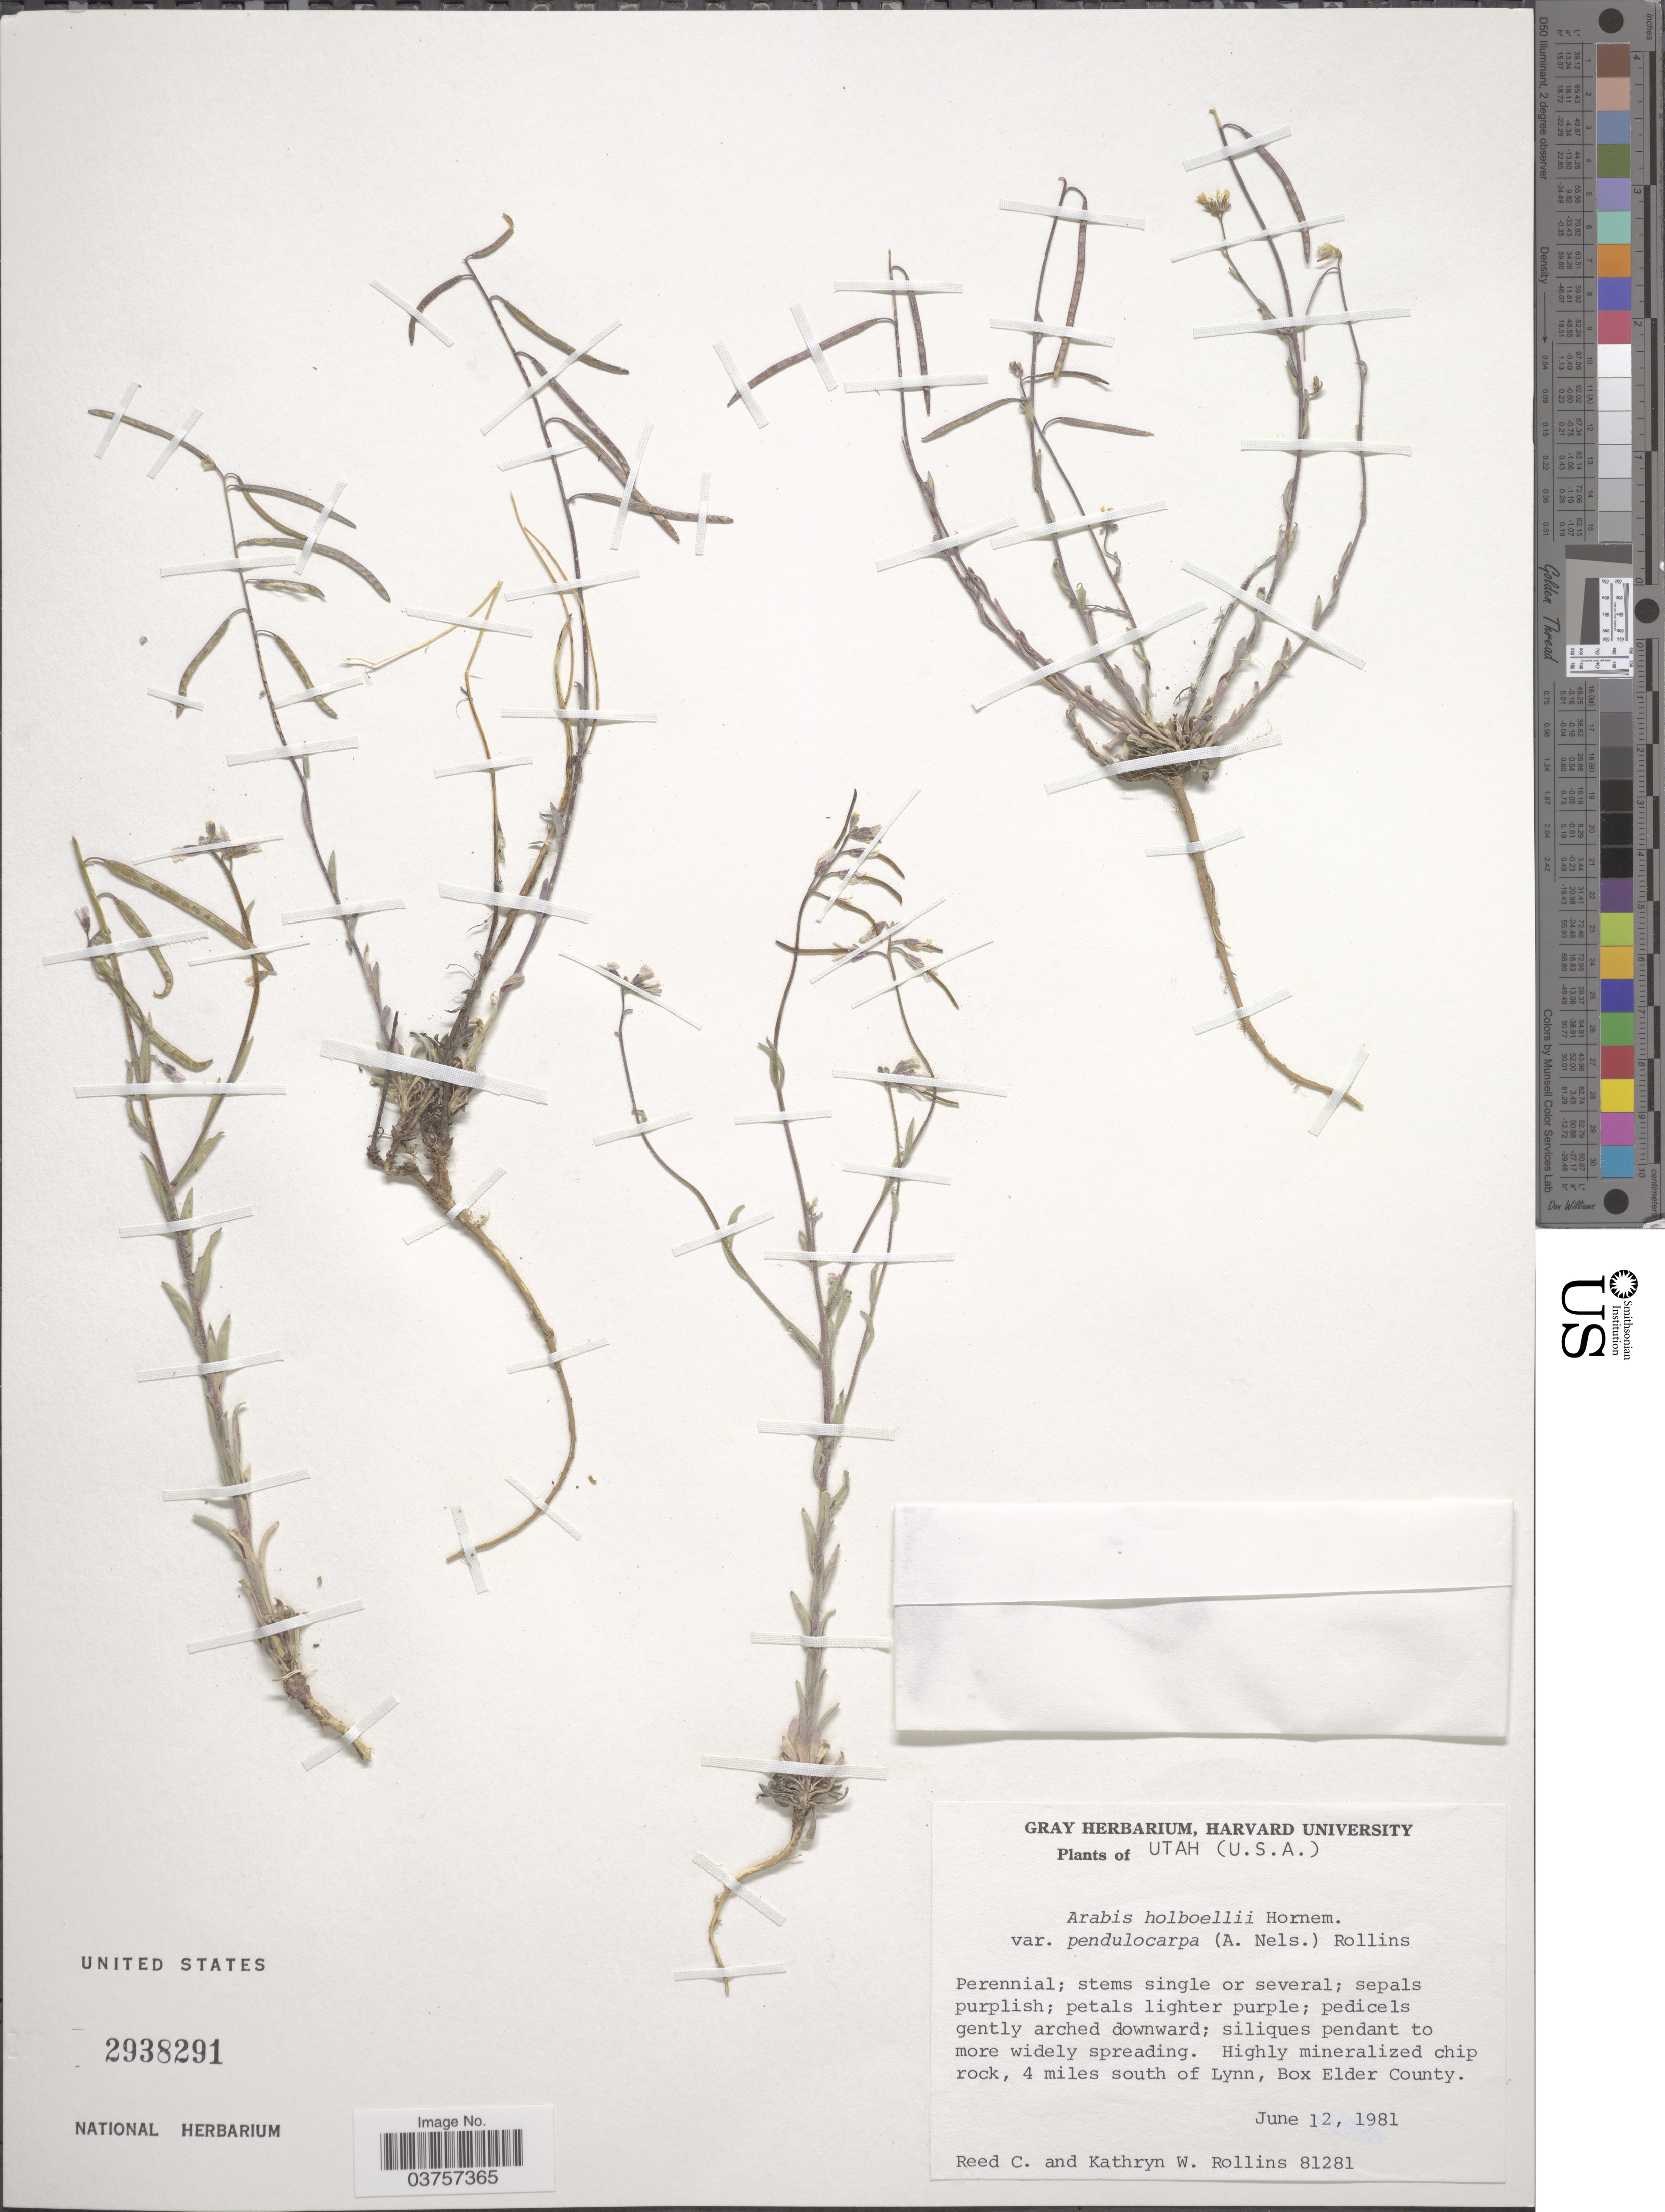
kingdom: Plantae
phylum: Tracheophyta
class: Magnoliopsida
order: Brassicales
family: Brassicaceae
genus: Arabis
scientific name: Arabis holboellii var. pendulocarpa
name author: (A. Nelson) Rollins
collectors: R. C. Rollins & K. W. Rollins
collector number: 81281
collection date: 1981-06-12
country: United States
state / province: Utah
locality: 4 miles south of Lynn, Box Elder County.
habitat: highly mineralized chip-rock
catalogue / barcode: US 2938291